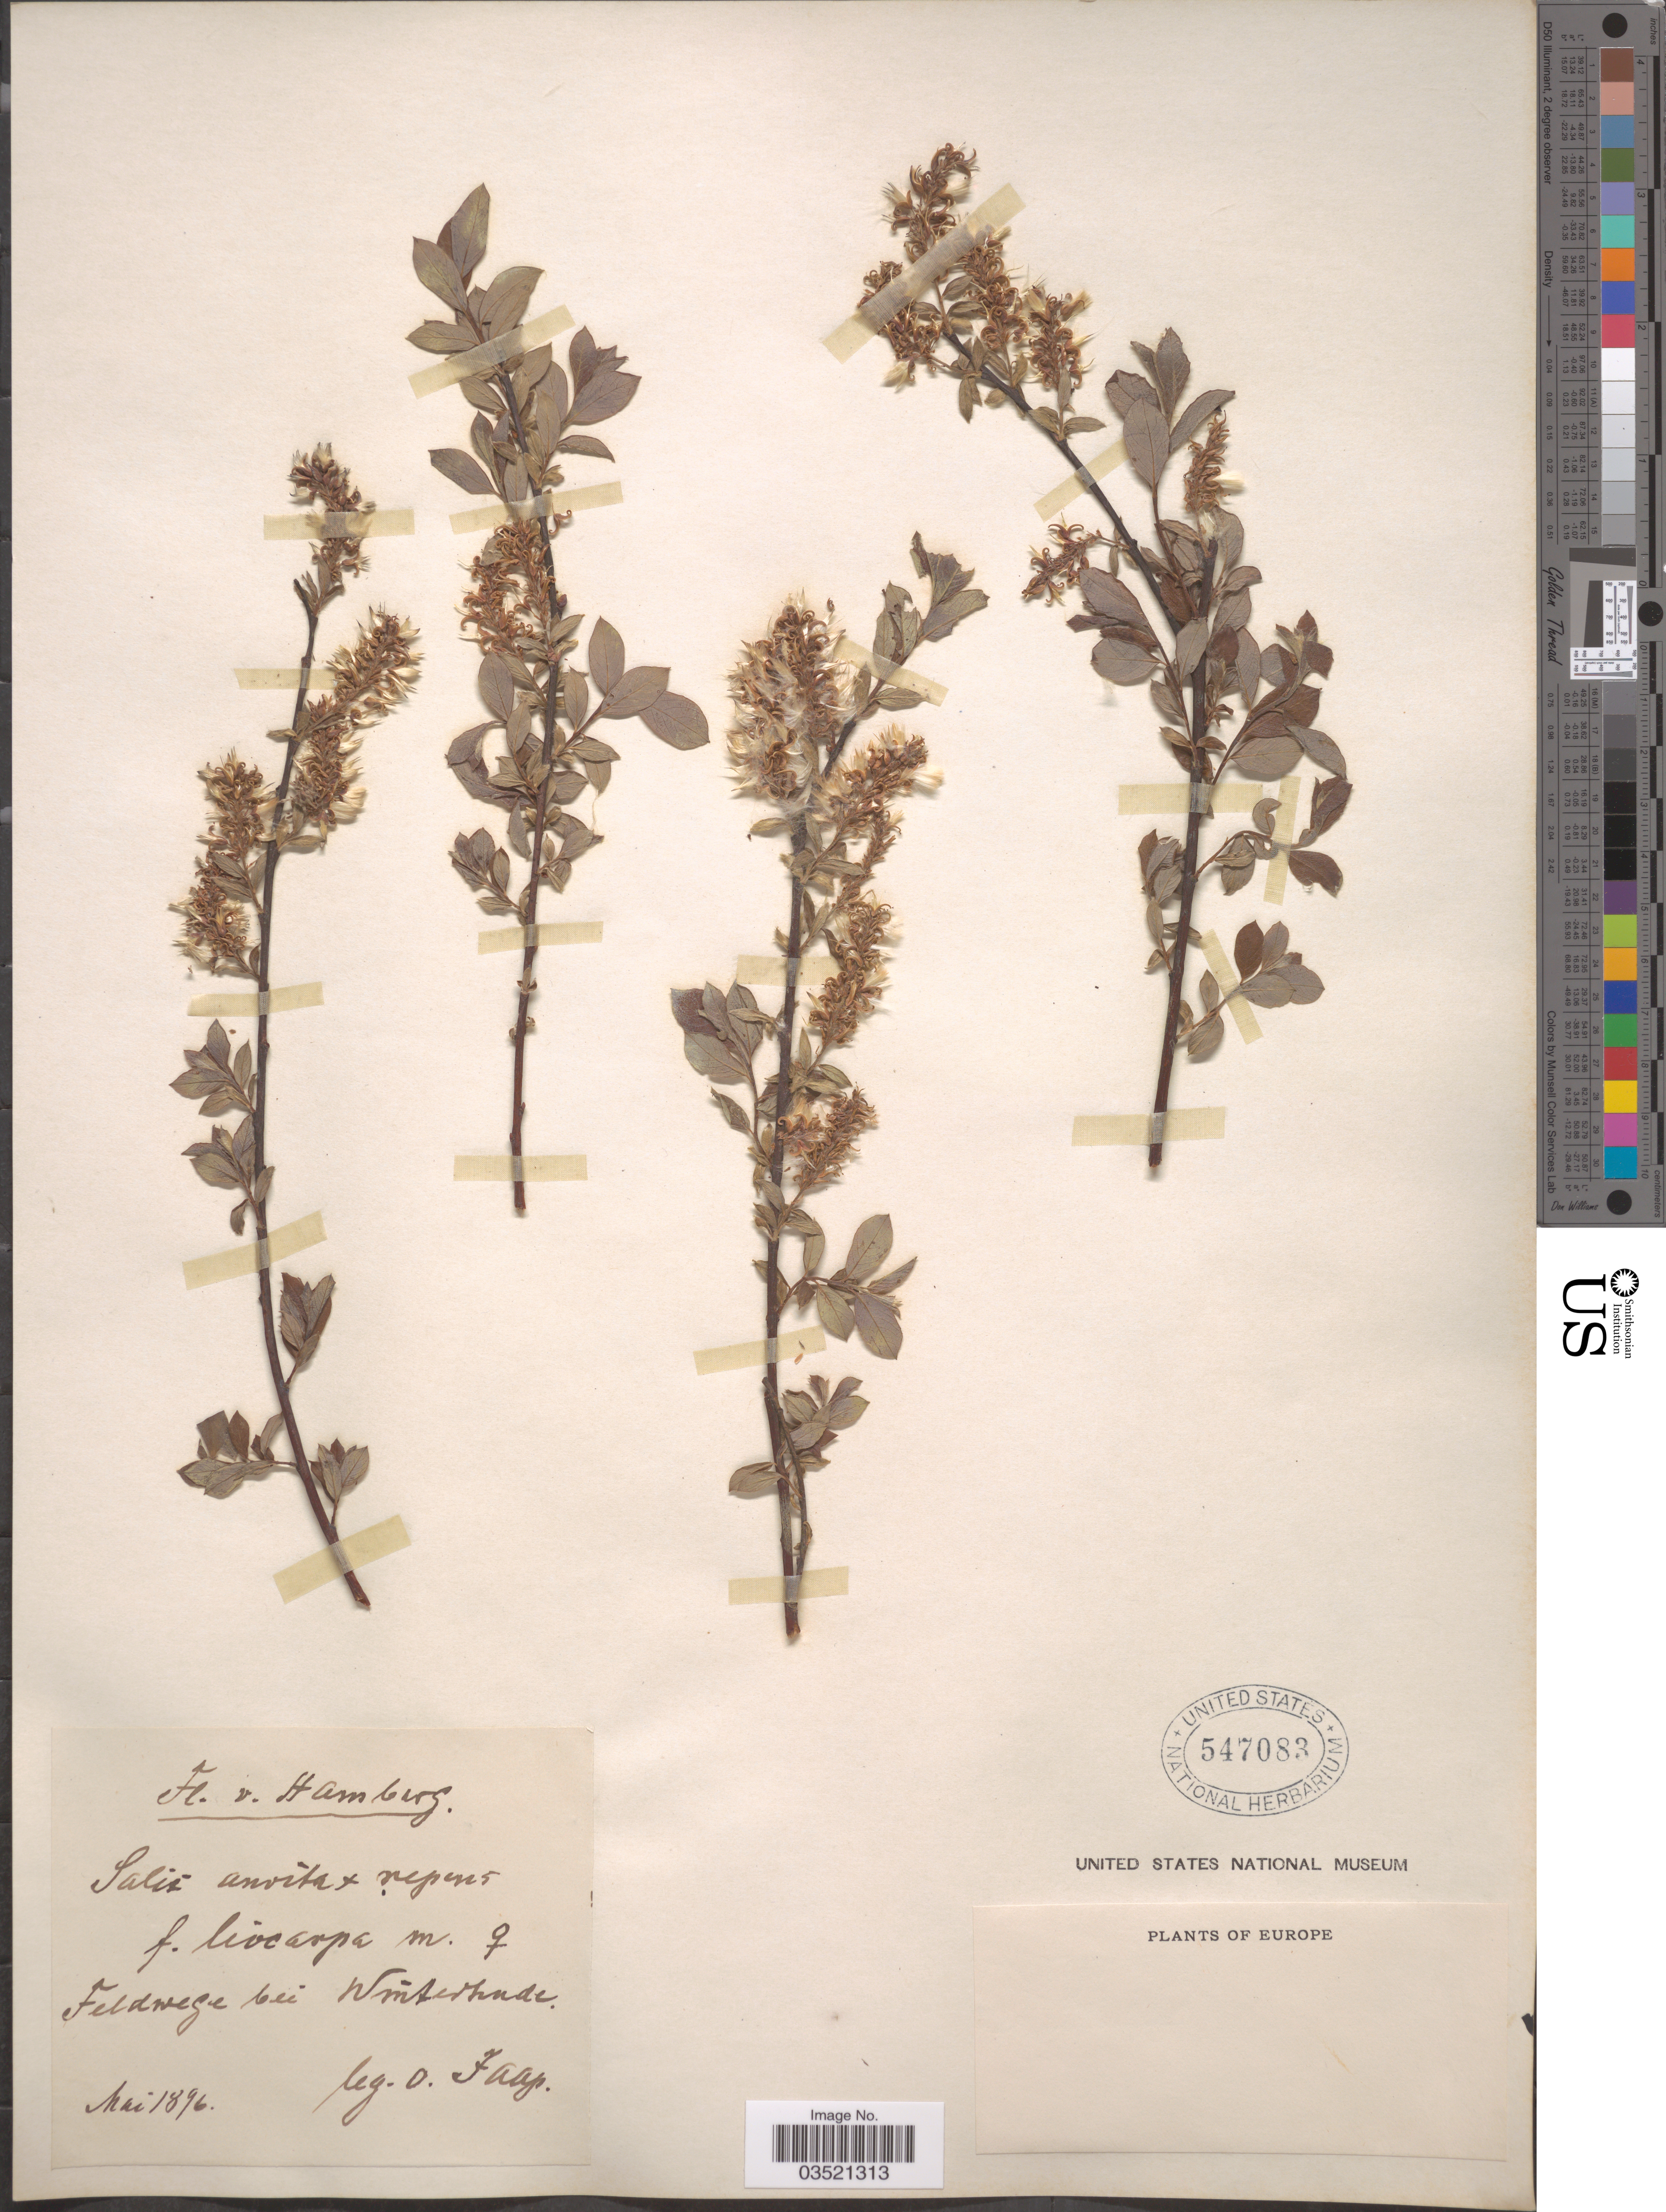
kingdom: Plantae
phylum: Tracheophyta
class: Magnoliopsida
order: Malpighiales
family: Salicaceae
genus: Salix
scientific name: Salix aurita x S. repens L.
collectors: O. Jaap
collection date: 1896-05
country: Germany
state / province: Hamburg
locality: Feldwege bei Winterhude.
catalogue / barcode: US 547083